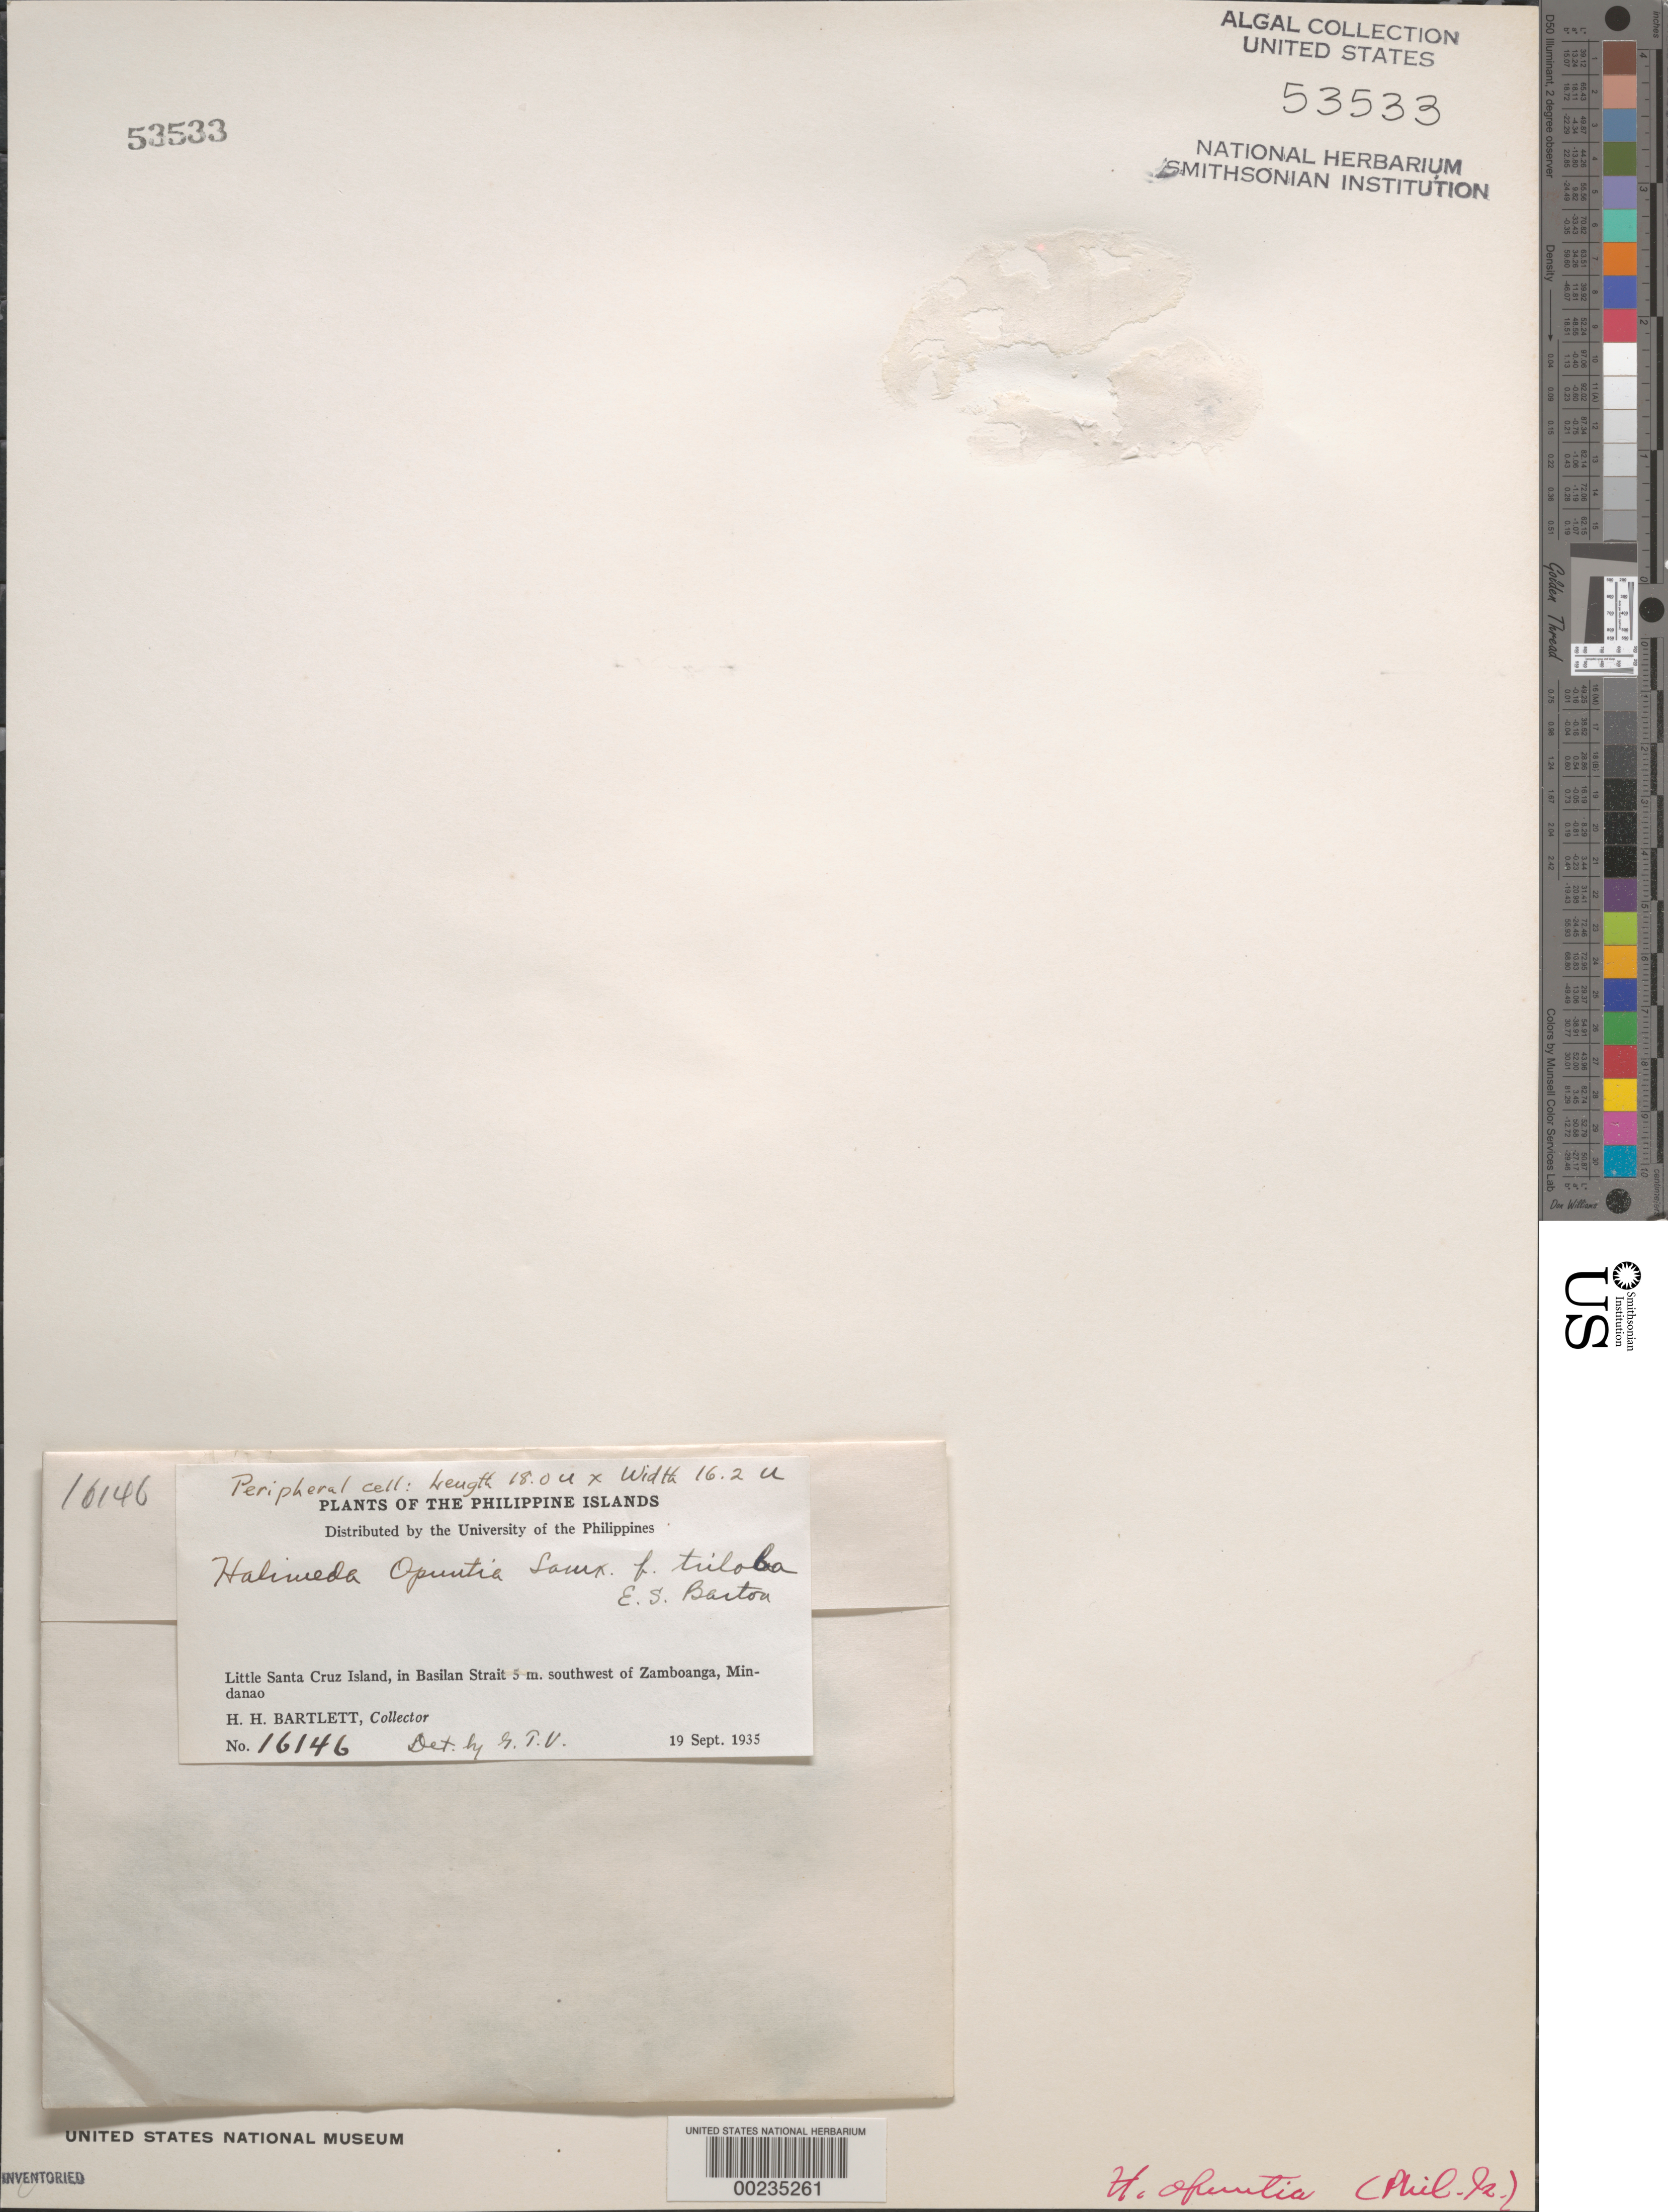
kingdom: Plantae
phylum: Chlorophyta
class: Ulvophyceae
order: Bryopsidales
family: Halimedaceae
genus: Halimeda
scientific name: Halimeda opuntia f. triloba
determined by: Velasquez, G. T.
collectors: H. H. Bartlett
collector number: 16146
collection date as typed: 19 Sep 1935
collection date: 1935-09-19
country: Philippines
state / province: Zamboanga Peninsula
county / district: Zamboanga del Sur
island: Mindanao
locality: Little Santa Cruz Island, Basilan Strait, 5 miles southwest of Zamboanga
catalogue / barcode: US 53533